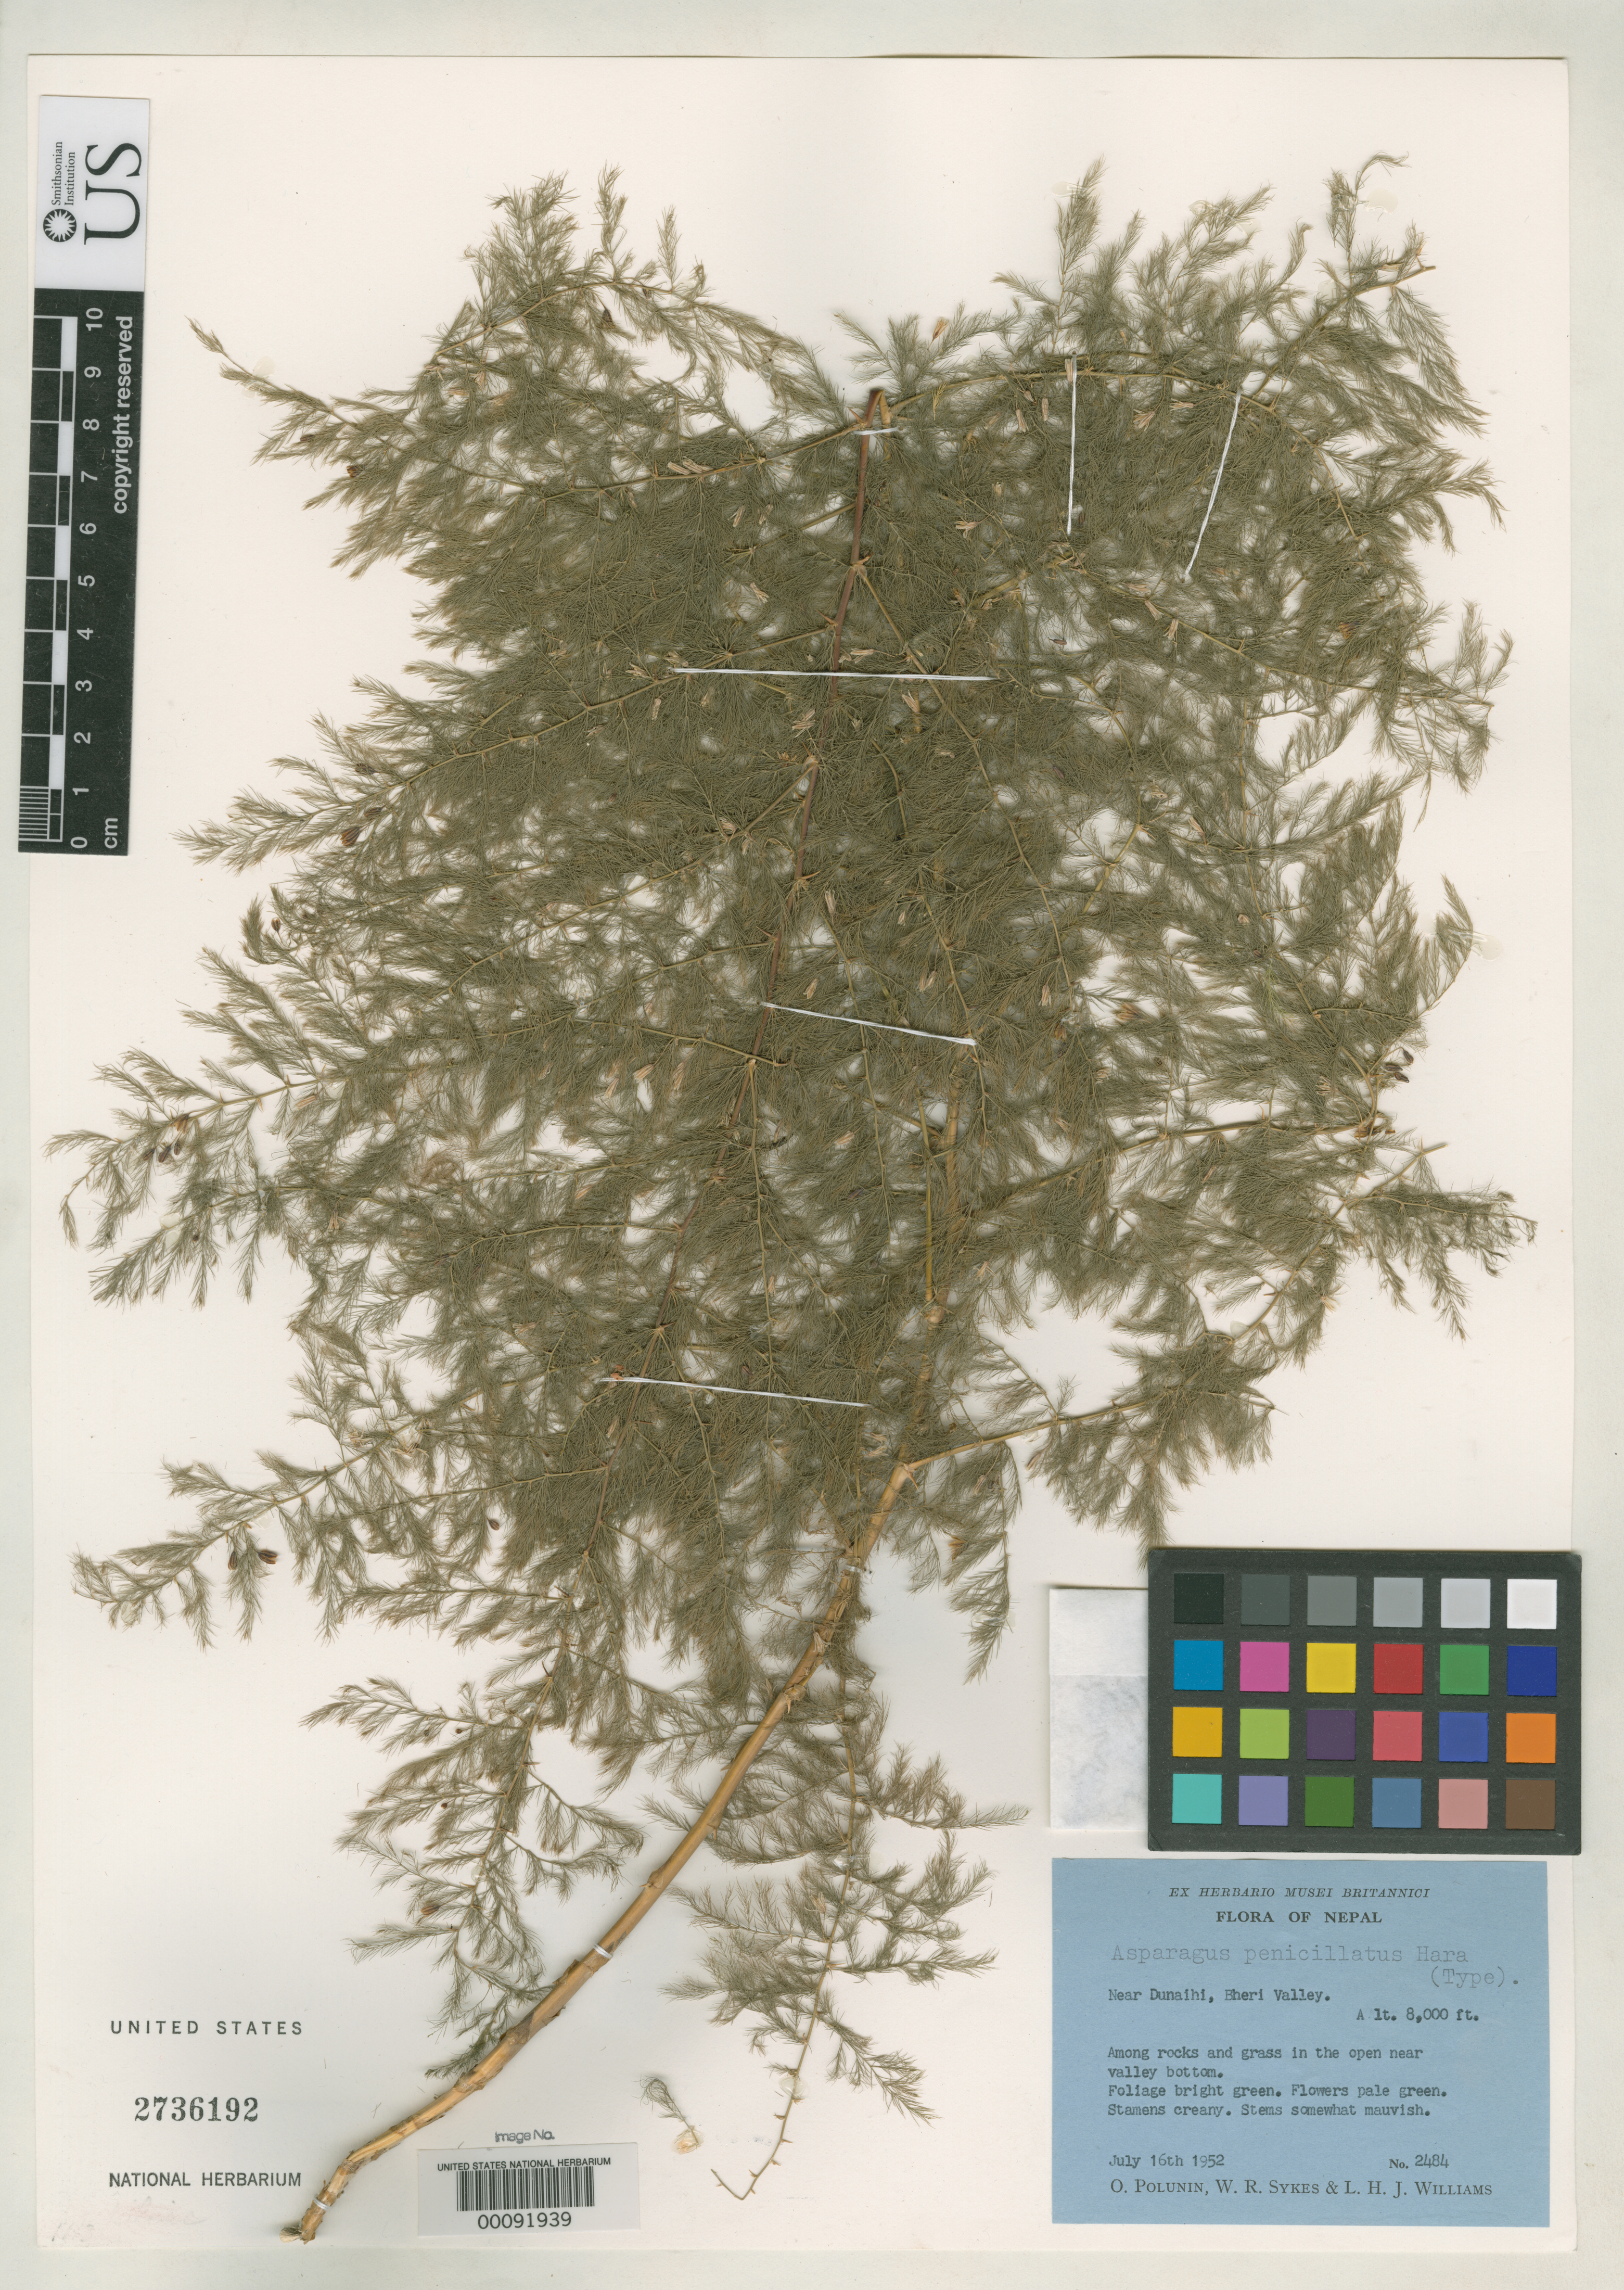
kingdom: Plantae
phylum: Tracheophyta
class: Liliopsida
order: Asparagales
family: Asparagaceae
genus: Asparagus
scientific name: Asparagus penicillatus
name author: H. Hara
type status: Isotype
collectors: O. V. Polunin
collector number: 2484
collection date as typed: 16 Jul 1952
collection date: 1952-07-16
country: Nepal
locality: Near Dunaihi, Bheri Valley.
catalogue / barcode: US 2736192